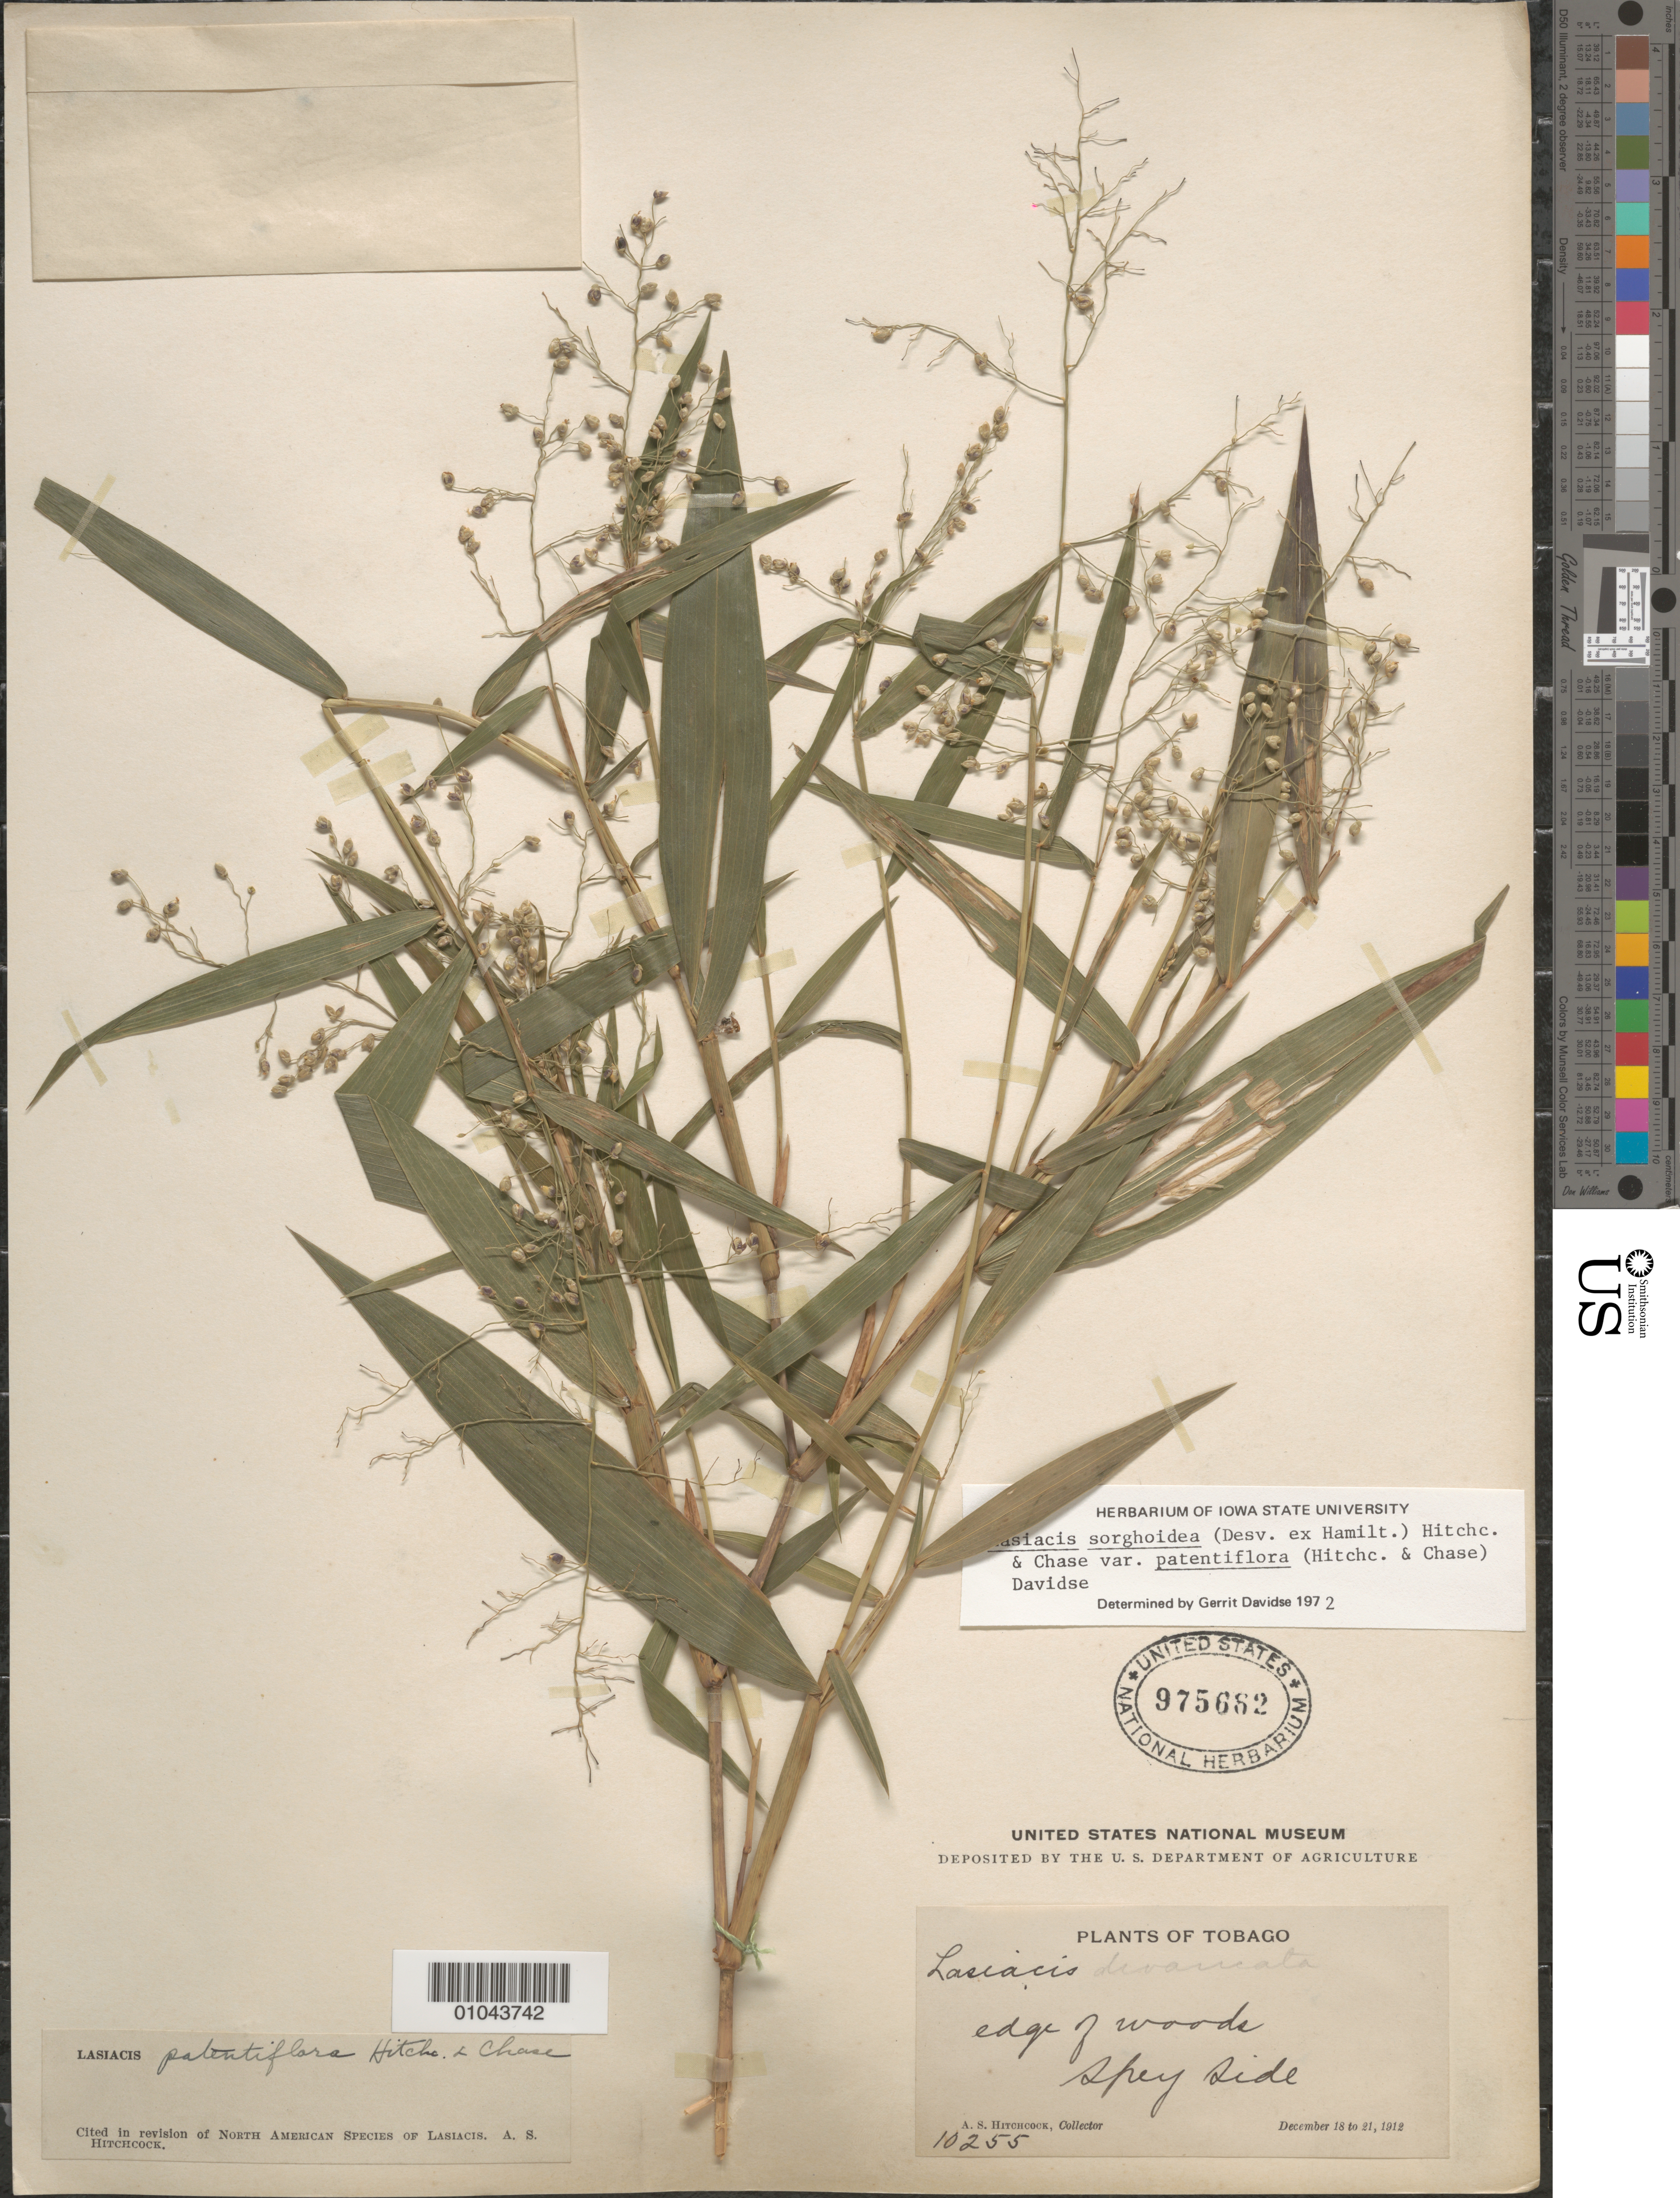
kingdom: Plantae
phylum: Tracheophyta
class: Liliopsida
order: Poales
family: Poaceae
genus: Lasiacis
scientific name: Lasiacis sorghoidea var. patentiflora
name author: (Hitchc. & Chase) Davidse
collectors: A. S. Hitchcock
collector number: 10255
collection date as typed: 18 Dec 1912 to 21 Dec 1912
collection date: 1912-12-18/1912-12-21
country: Trinidad and Tobago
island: Tobago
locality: Edge of woods, Speyside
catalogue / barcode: US 975662